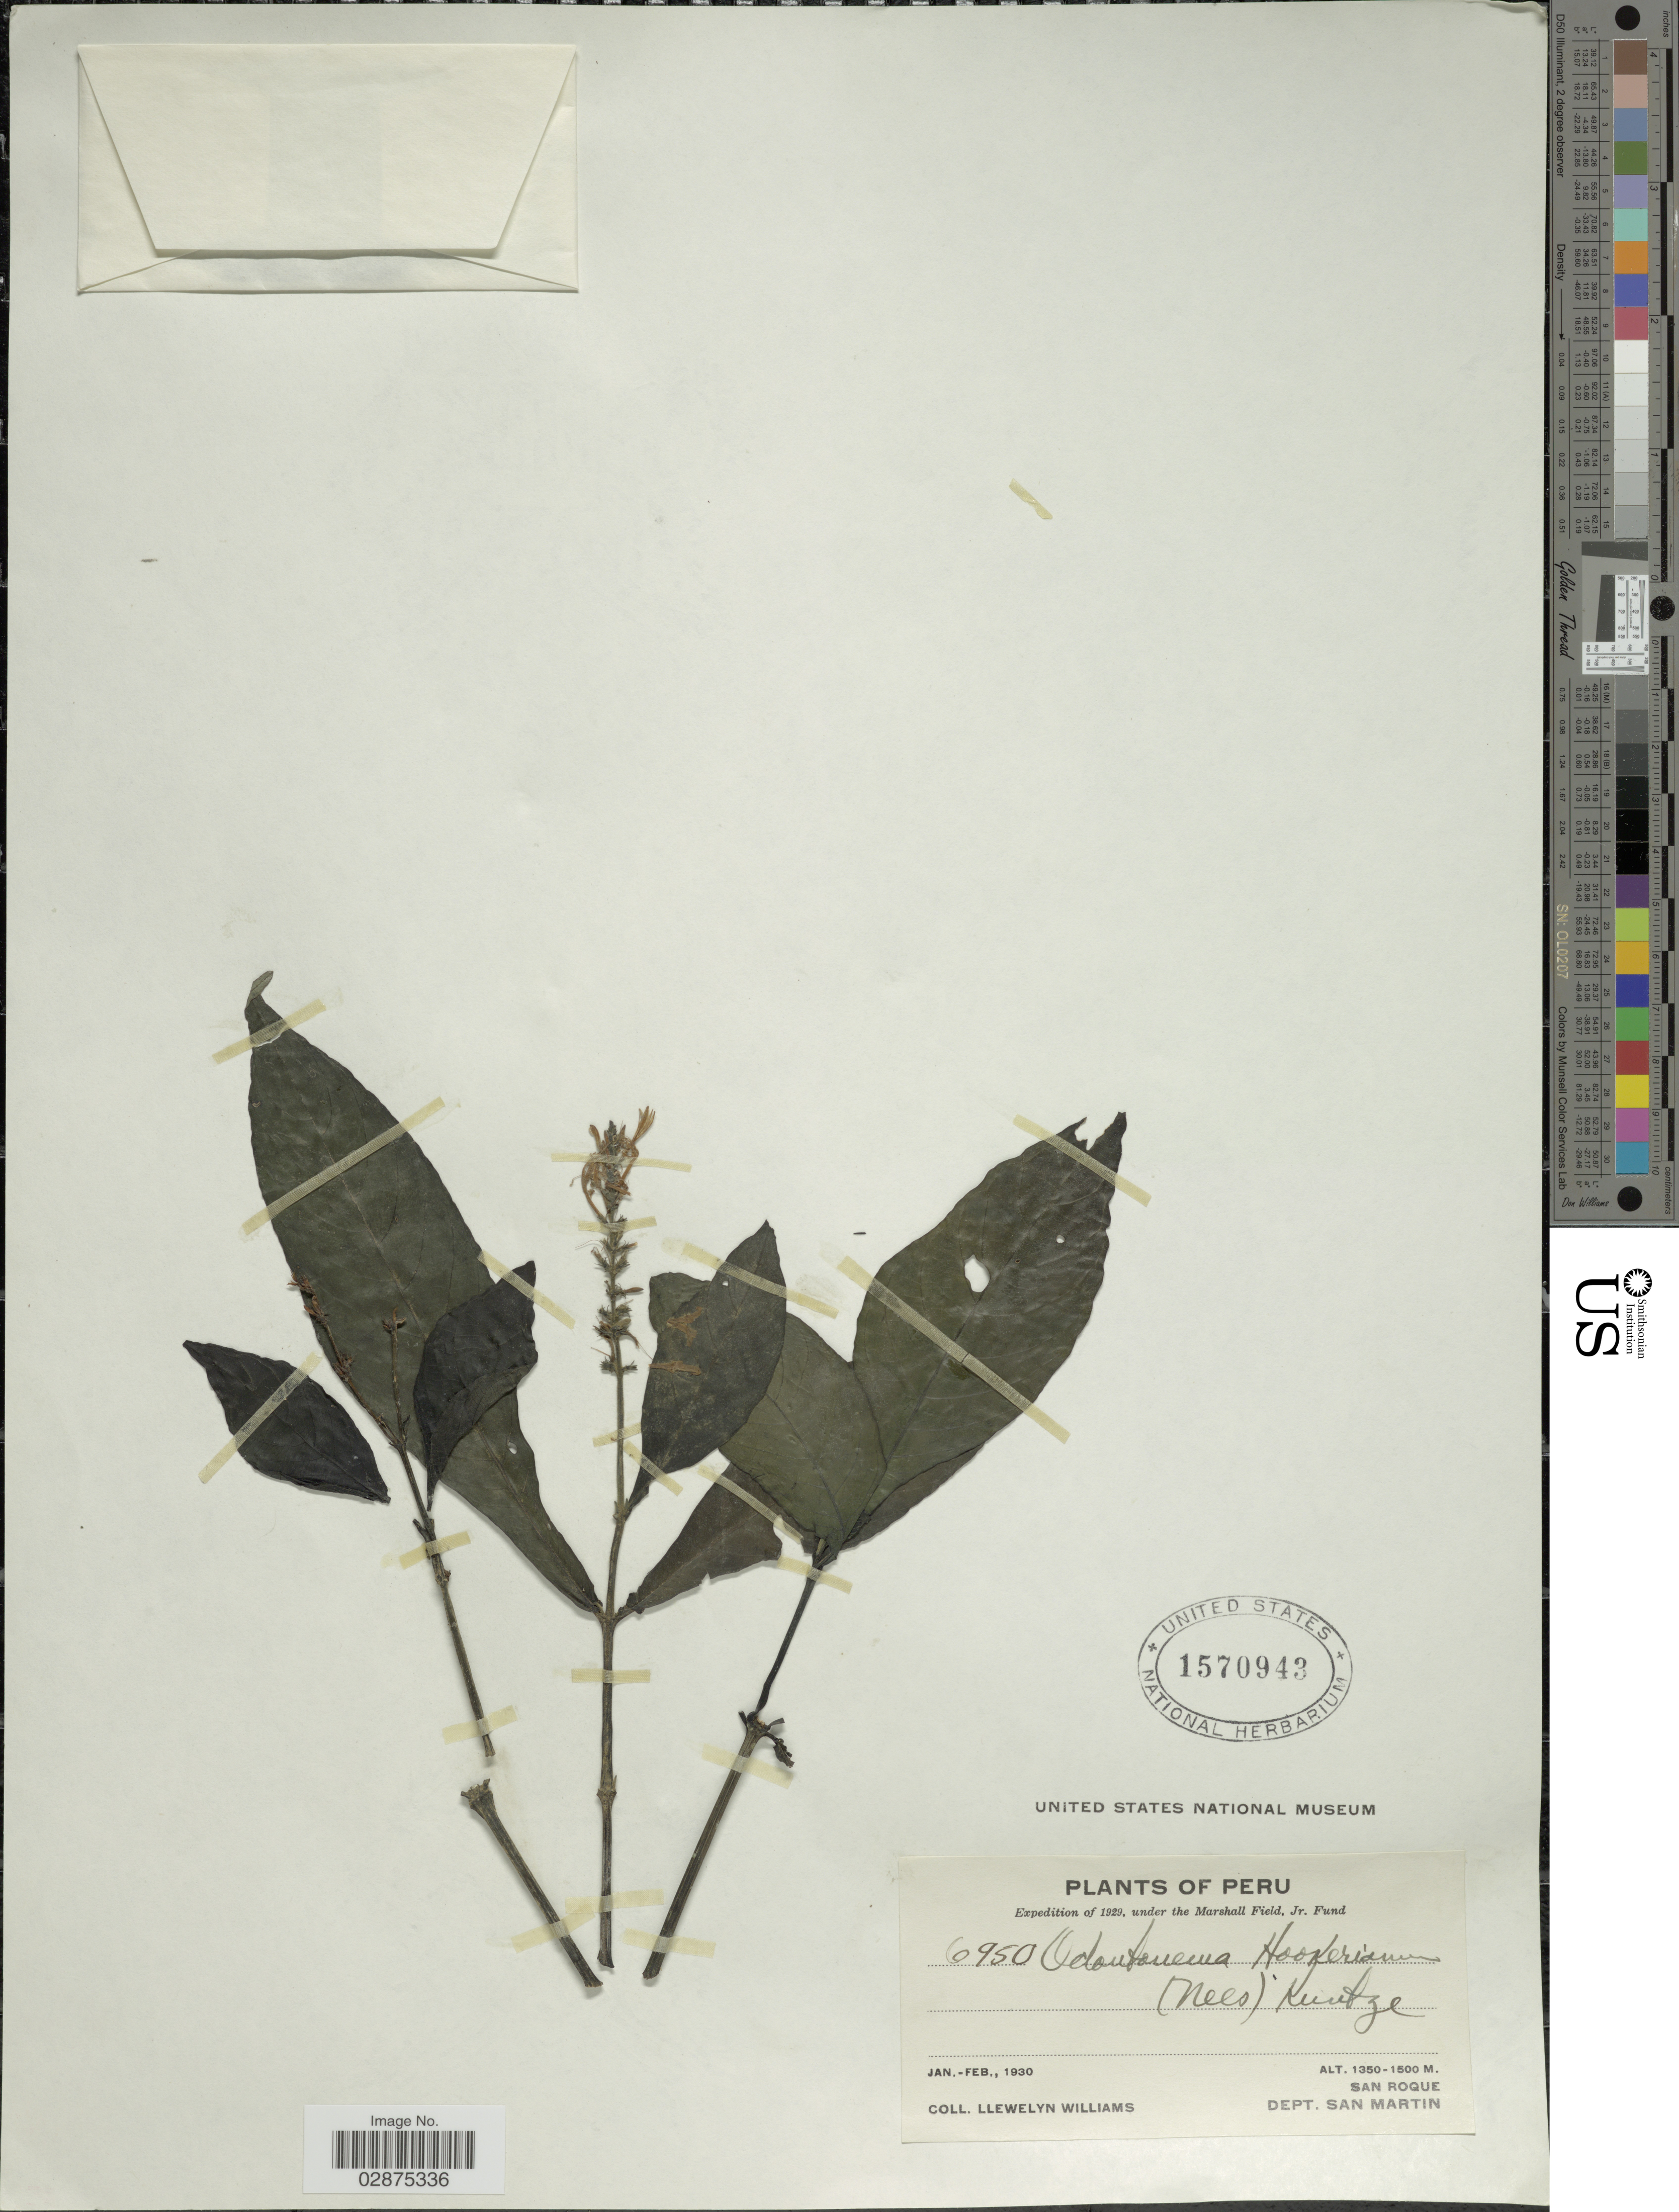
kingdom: Plantae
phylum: Tracheophyta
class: Magnoliopsida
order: Lamiales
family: Acanthaceae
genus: Stenostephanus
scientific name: Stenostephanus sprucei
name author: (Lindau) Wassh. & J.R.I. Wood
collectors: Ll. Williams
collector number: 6950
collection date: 1930-01/1930-02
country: Peru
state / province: San Martín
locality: San Roque. Dept. San Martin.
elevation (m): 1350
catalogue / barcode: US 1570943